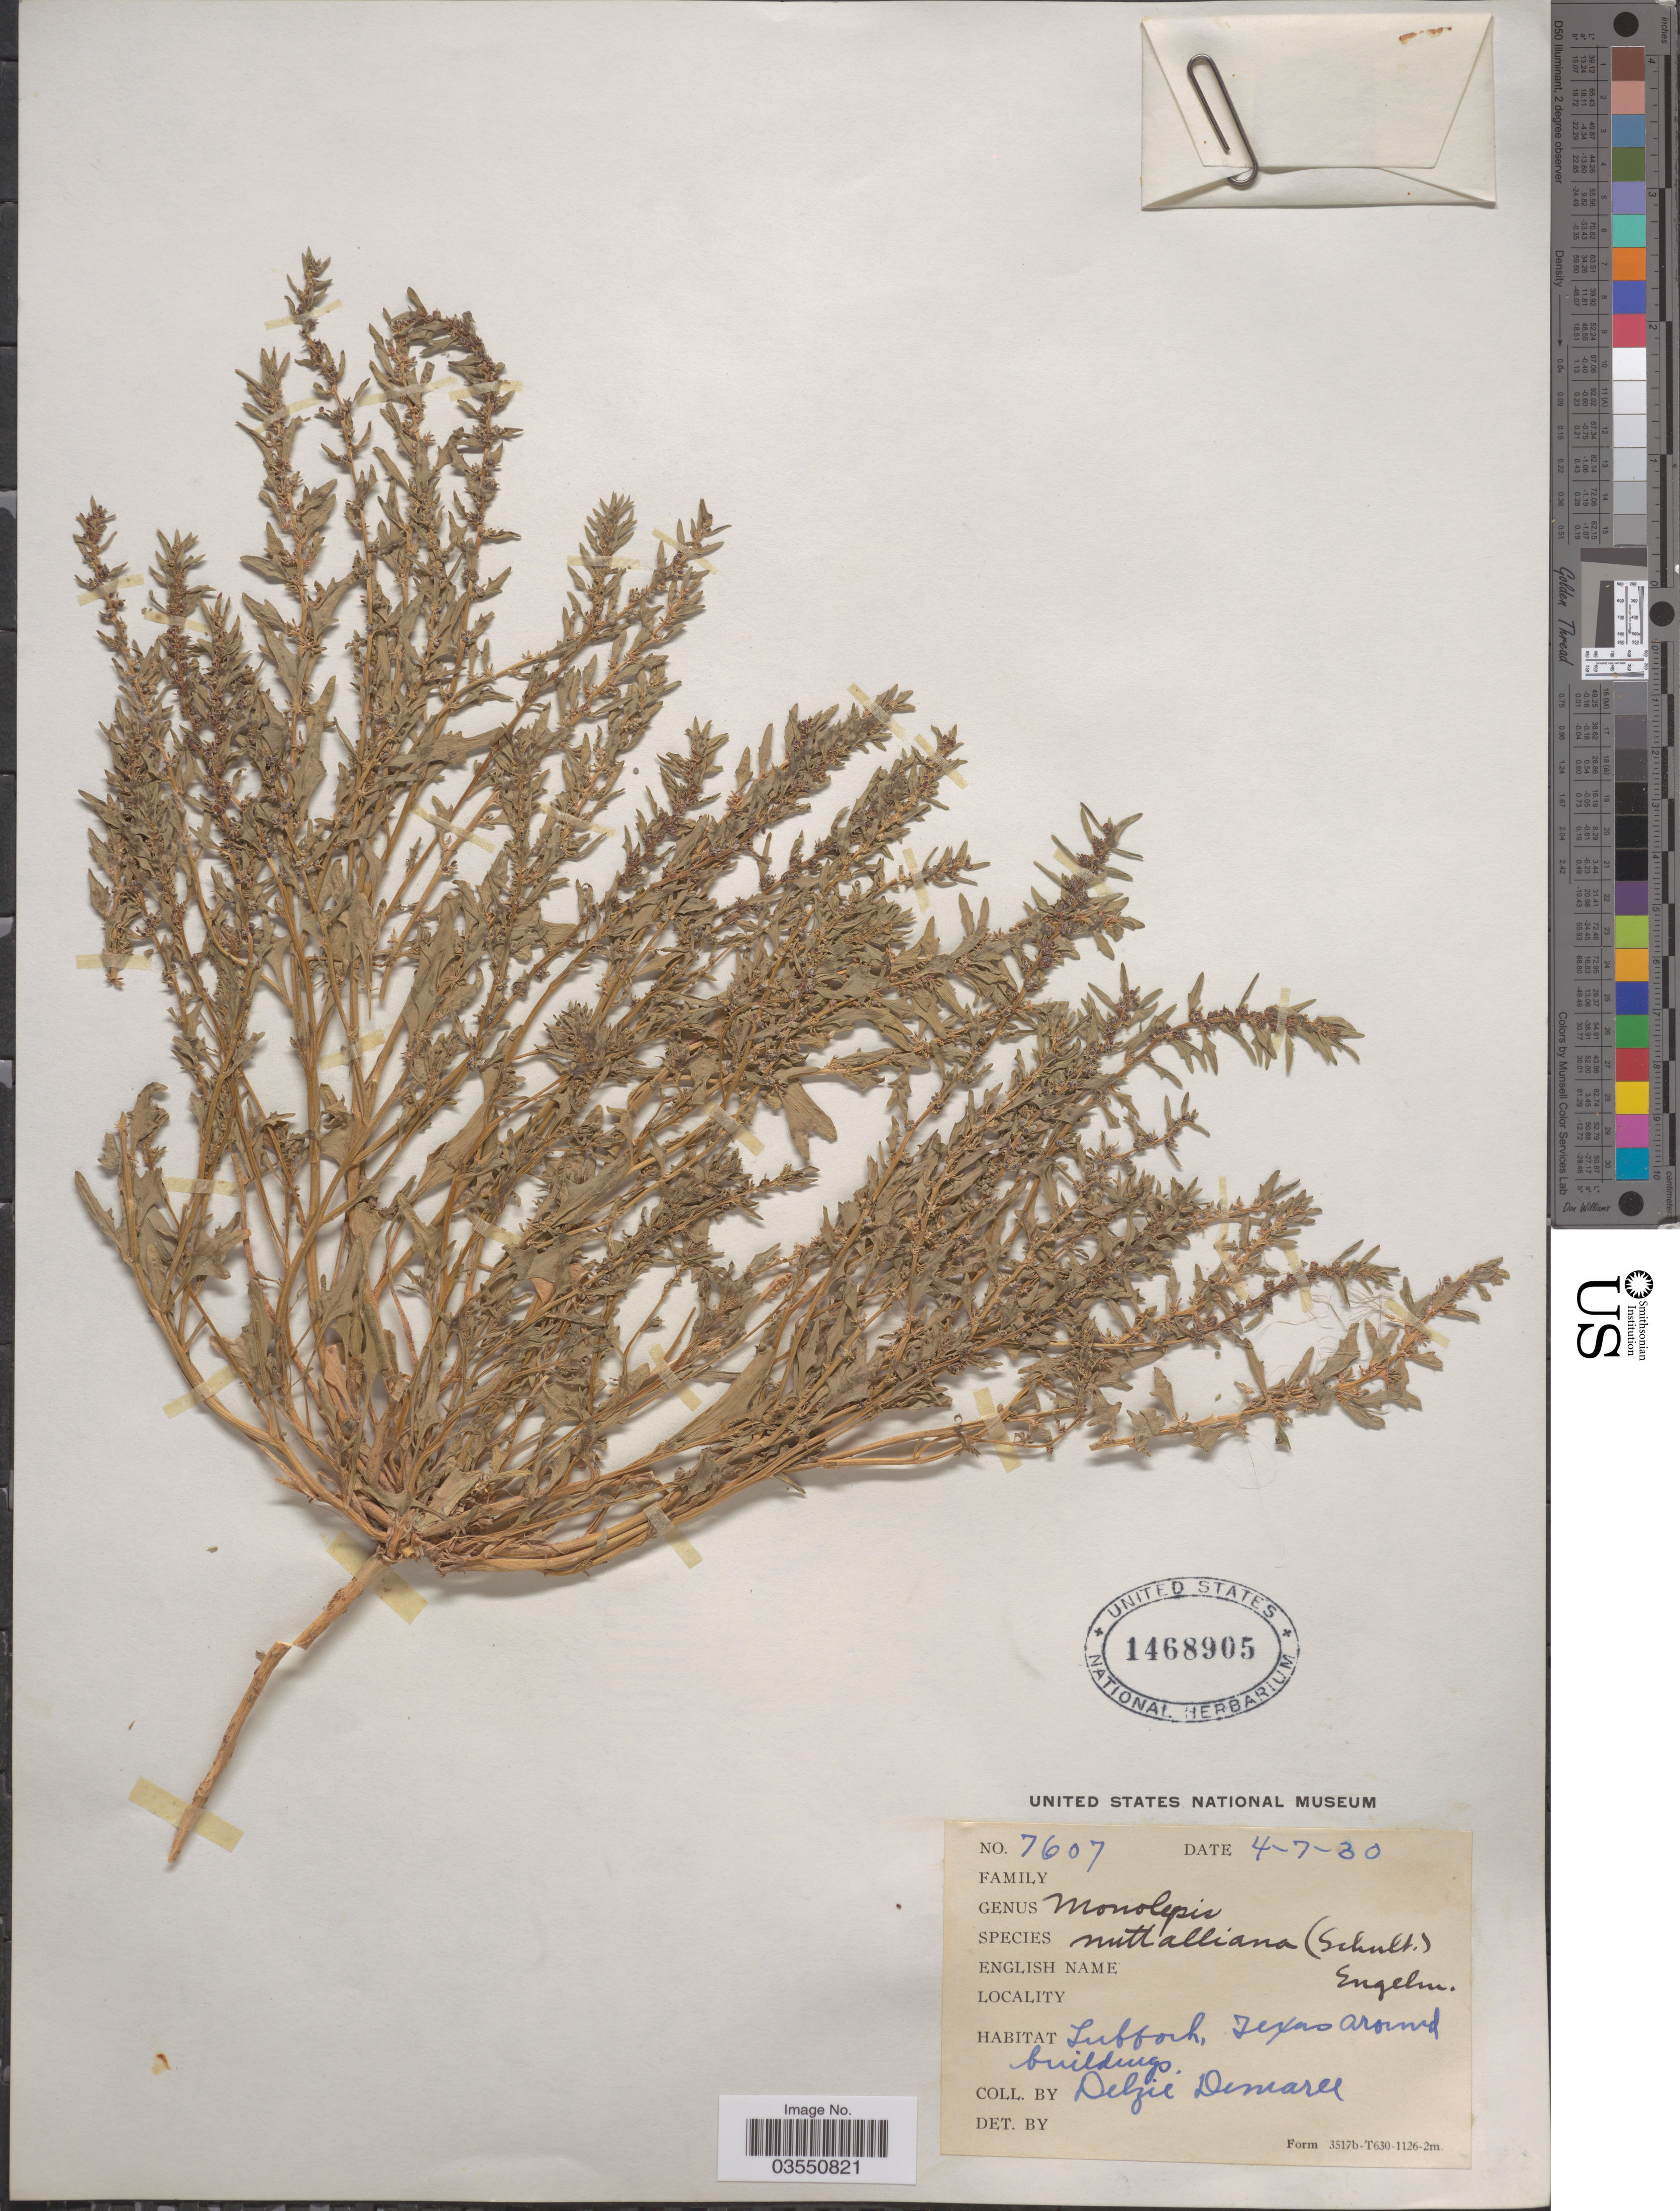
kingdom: Plantae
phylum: Tracheophyta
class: Magnoliopsida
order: Caryophyllales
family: Amaranthaceae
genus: Blitum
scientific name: Blitum nuttallianum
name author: Schult.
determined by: U.S. National Herbarium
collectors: D. Demaree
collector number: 7607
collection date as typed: Transcribed d/m/y: 7/4/30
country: United States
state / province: Texas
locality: Lubbock, Texas around buildings.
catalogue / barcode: US 1468905